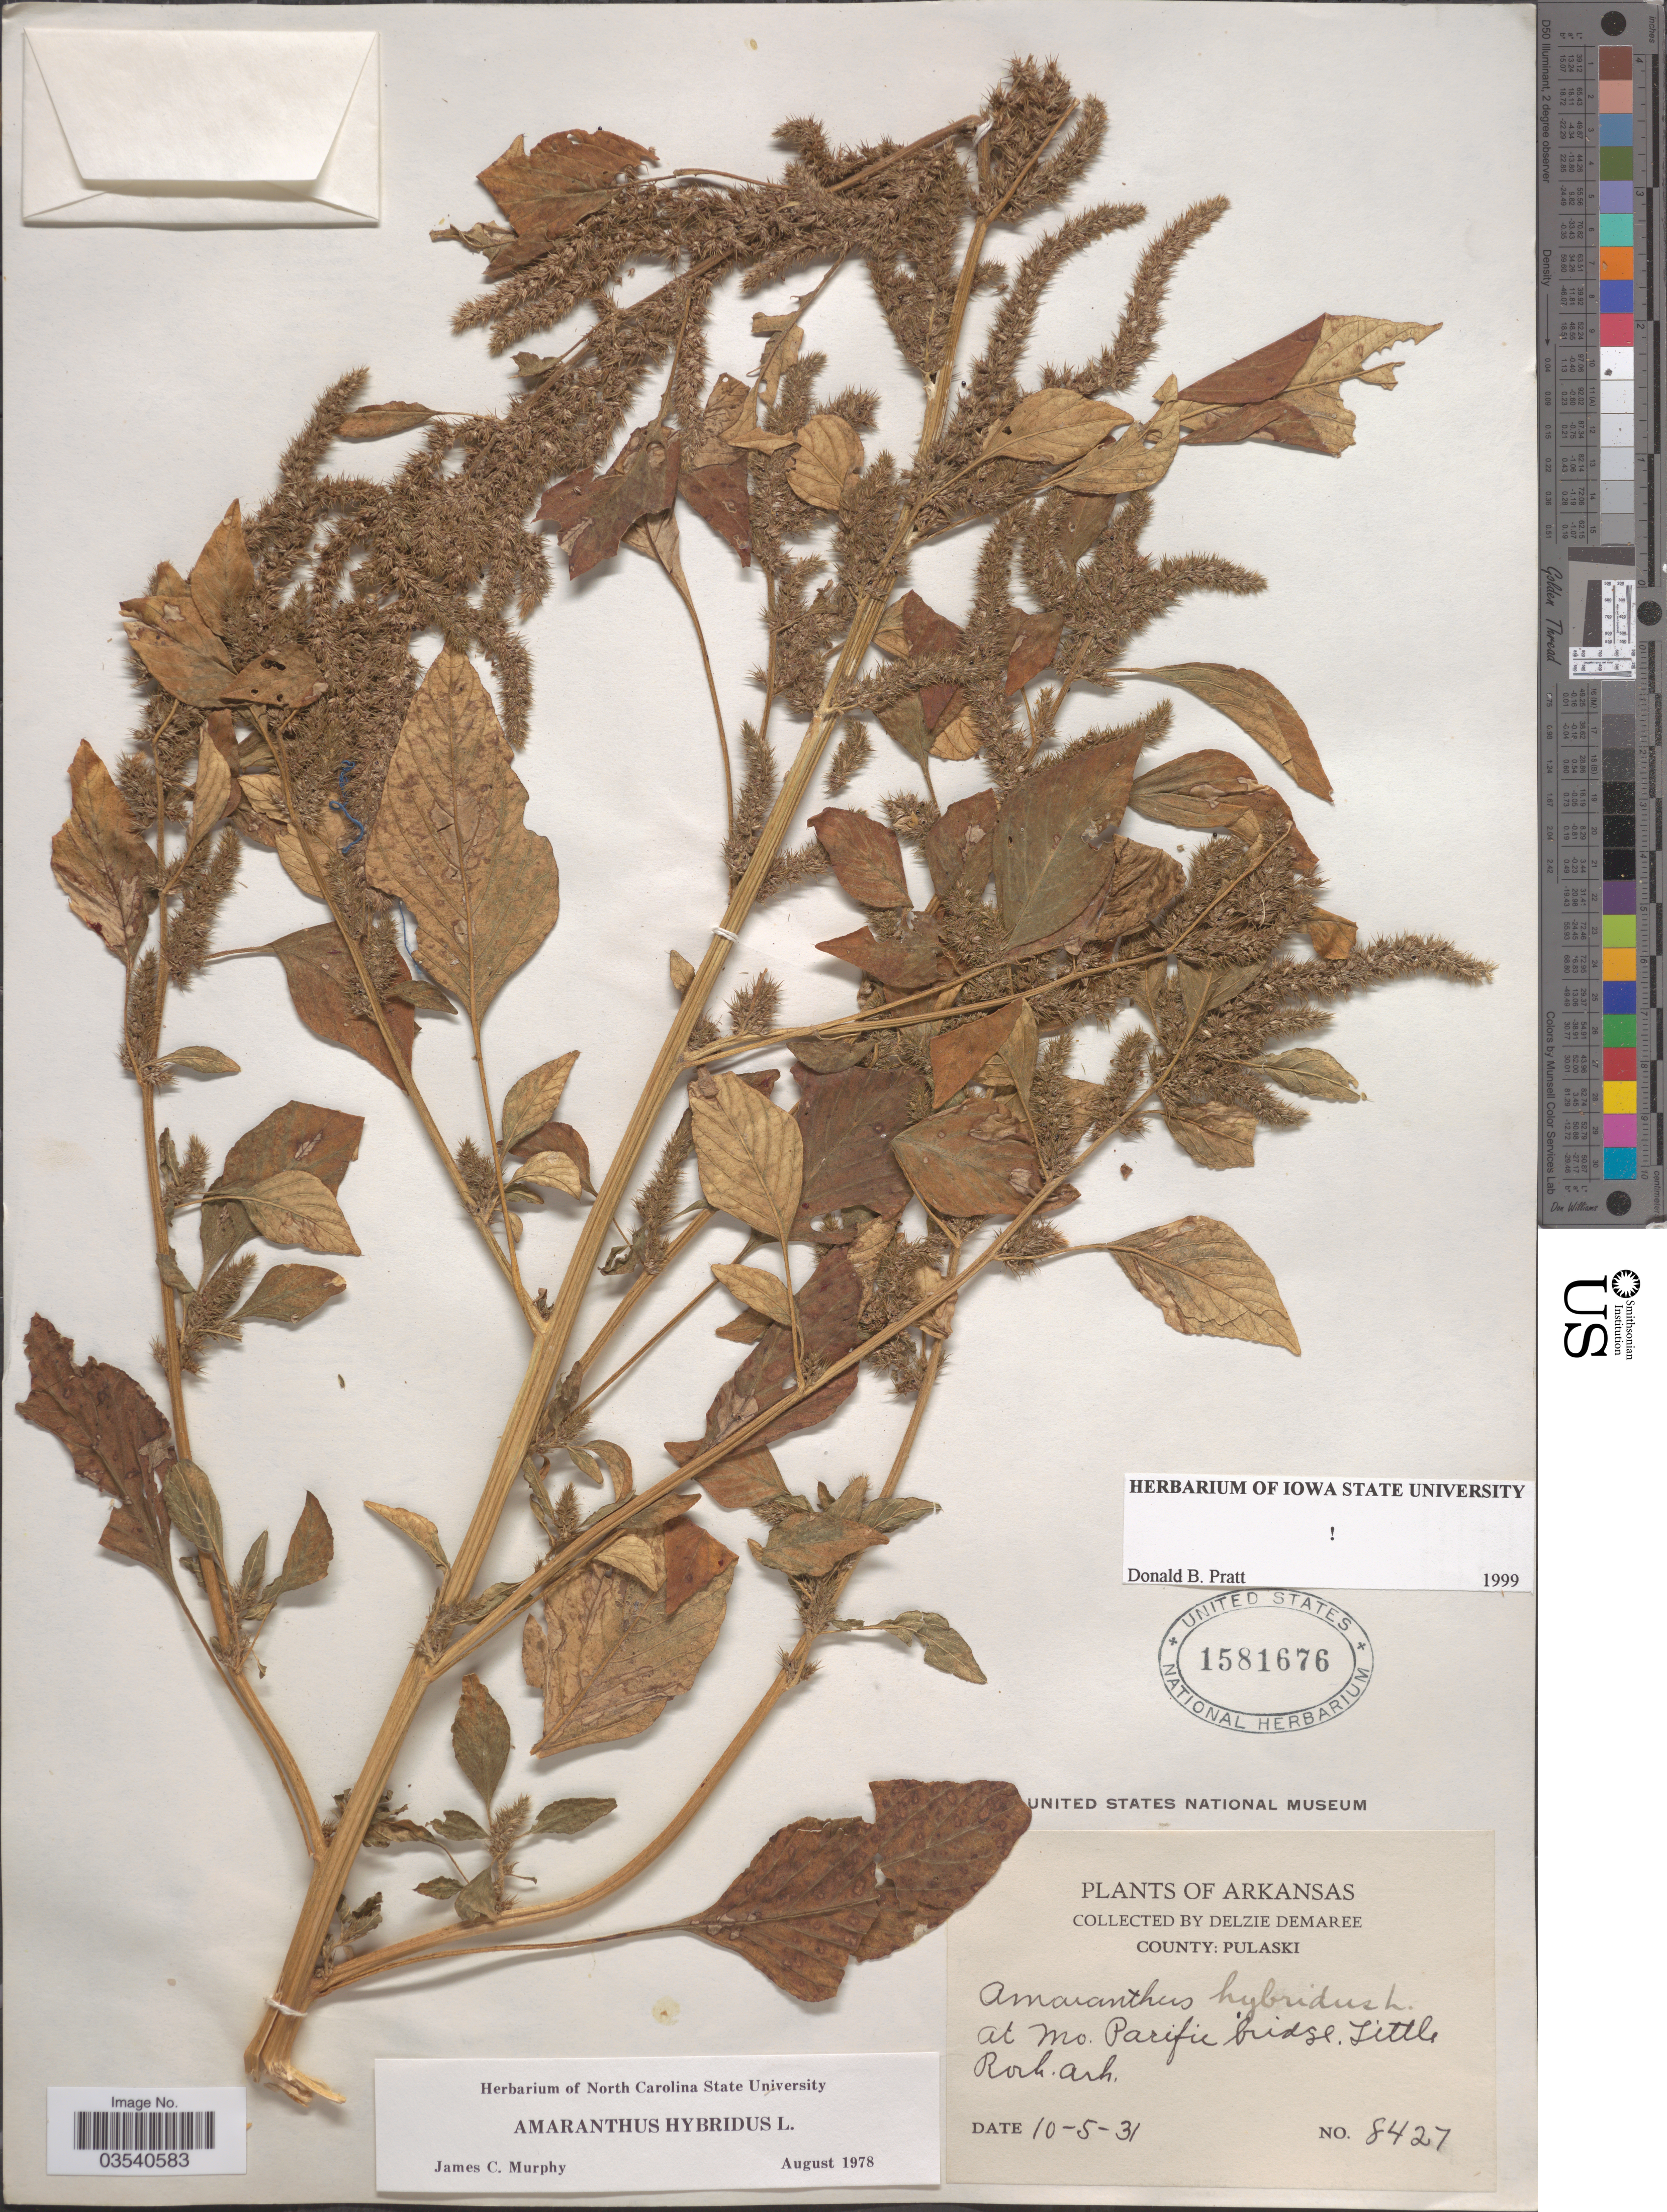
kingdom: Plantae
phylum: Tracheophyta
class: Magnoliopsida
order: Caryophyllales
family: Amaranthaceae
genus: Amaranthus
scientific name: Amaranthus hybridus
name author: L.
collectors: D. Demaree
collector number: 8427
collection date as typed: Transcribed d/m/y: 5/10/31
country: United States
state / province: Arkansas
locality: County: Pulaski. At Mo. Pacific bridge. Little Rock.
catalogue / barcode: US 1581676